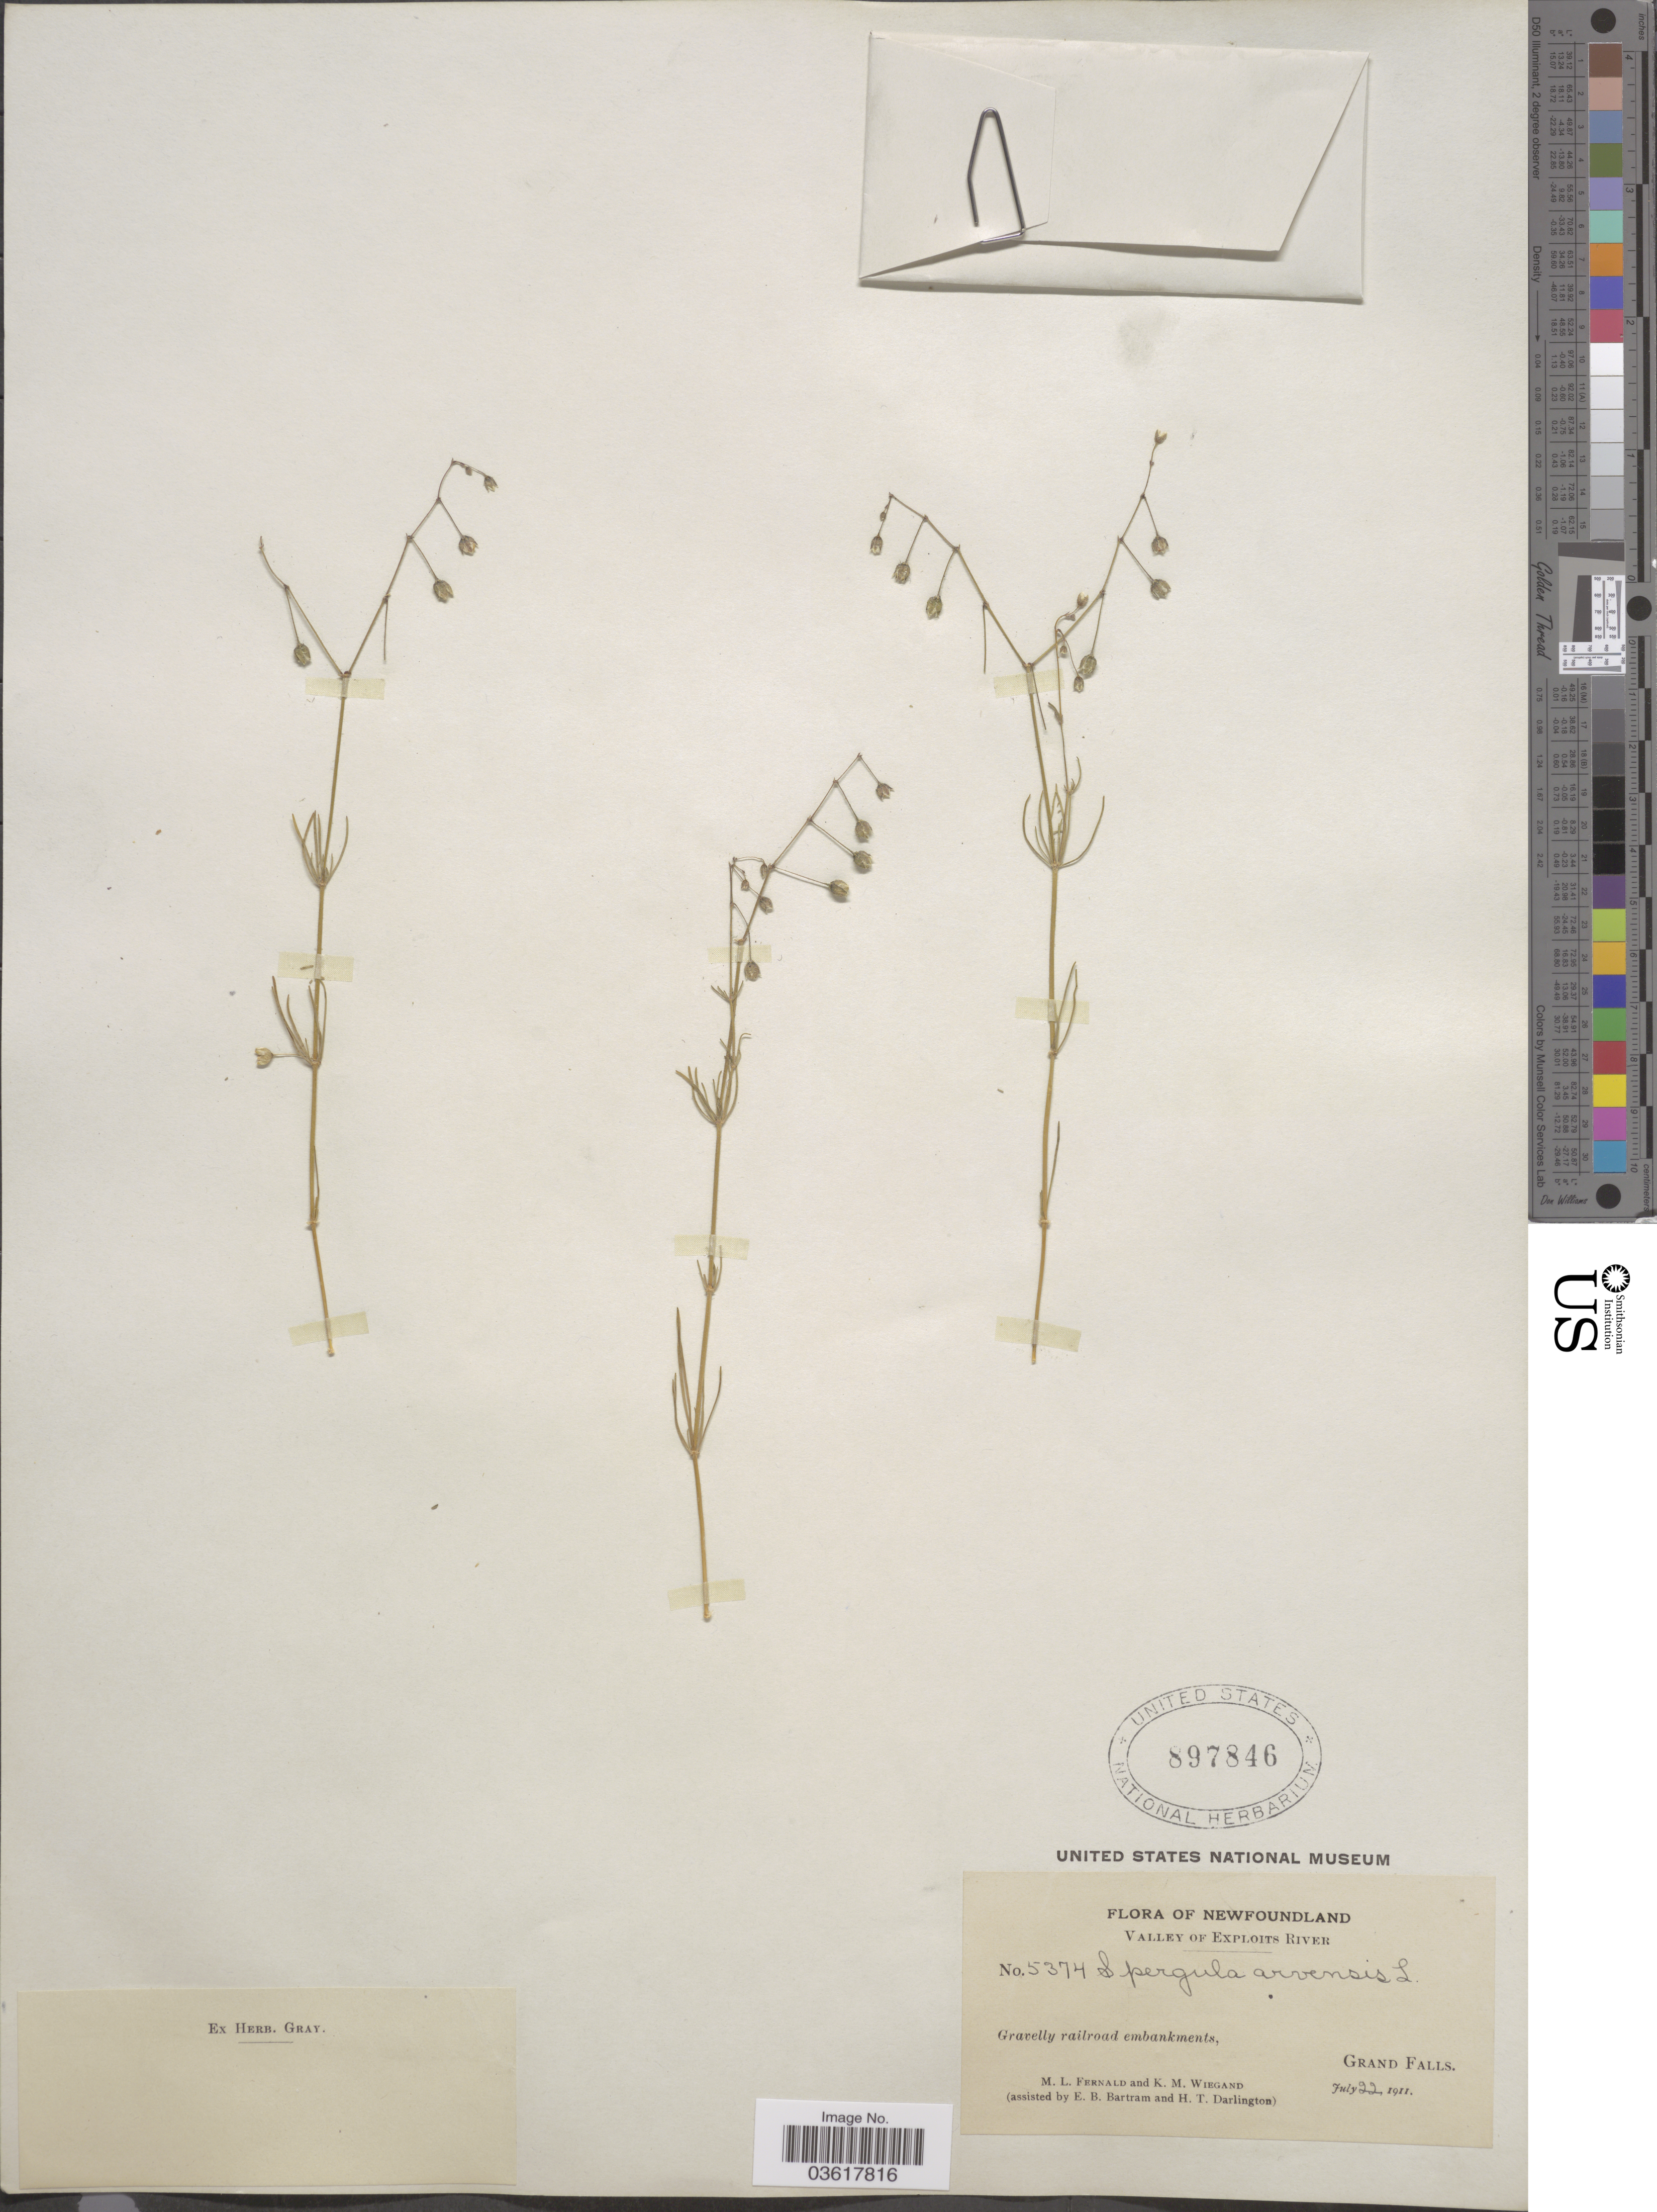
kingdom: Plantae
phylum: Tracheophyta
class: Magnoliopsida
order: Caryophyllales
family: Caryophyllaceae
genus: Spergula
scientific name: Spergula arvensis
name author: L.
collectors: M. L. Fernald, K. M. Wiegand, E. B. Bartram & H. Darlington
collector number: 5374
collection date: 1911-07-22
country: Canada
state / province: Newfoundland and Labrador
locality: Valley of Exploits River. Grand Falls.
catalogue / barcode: US 897846